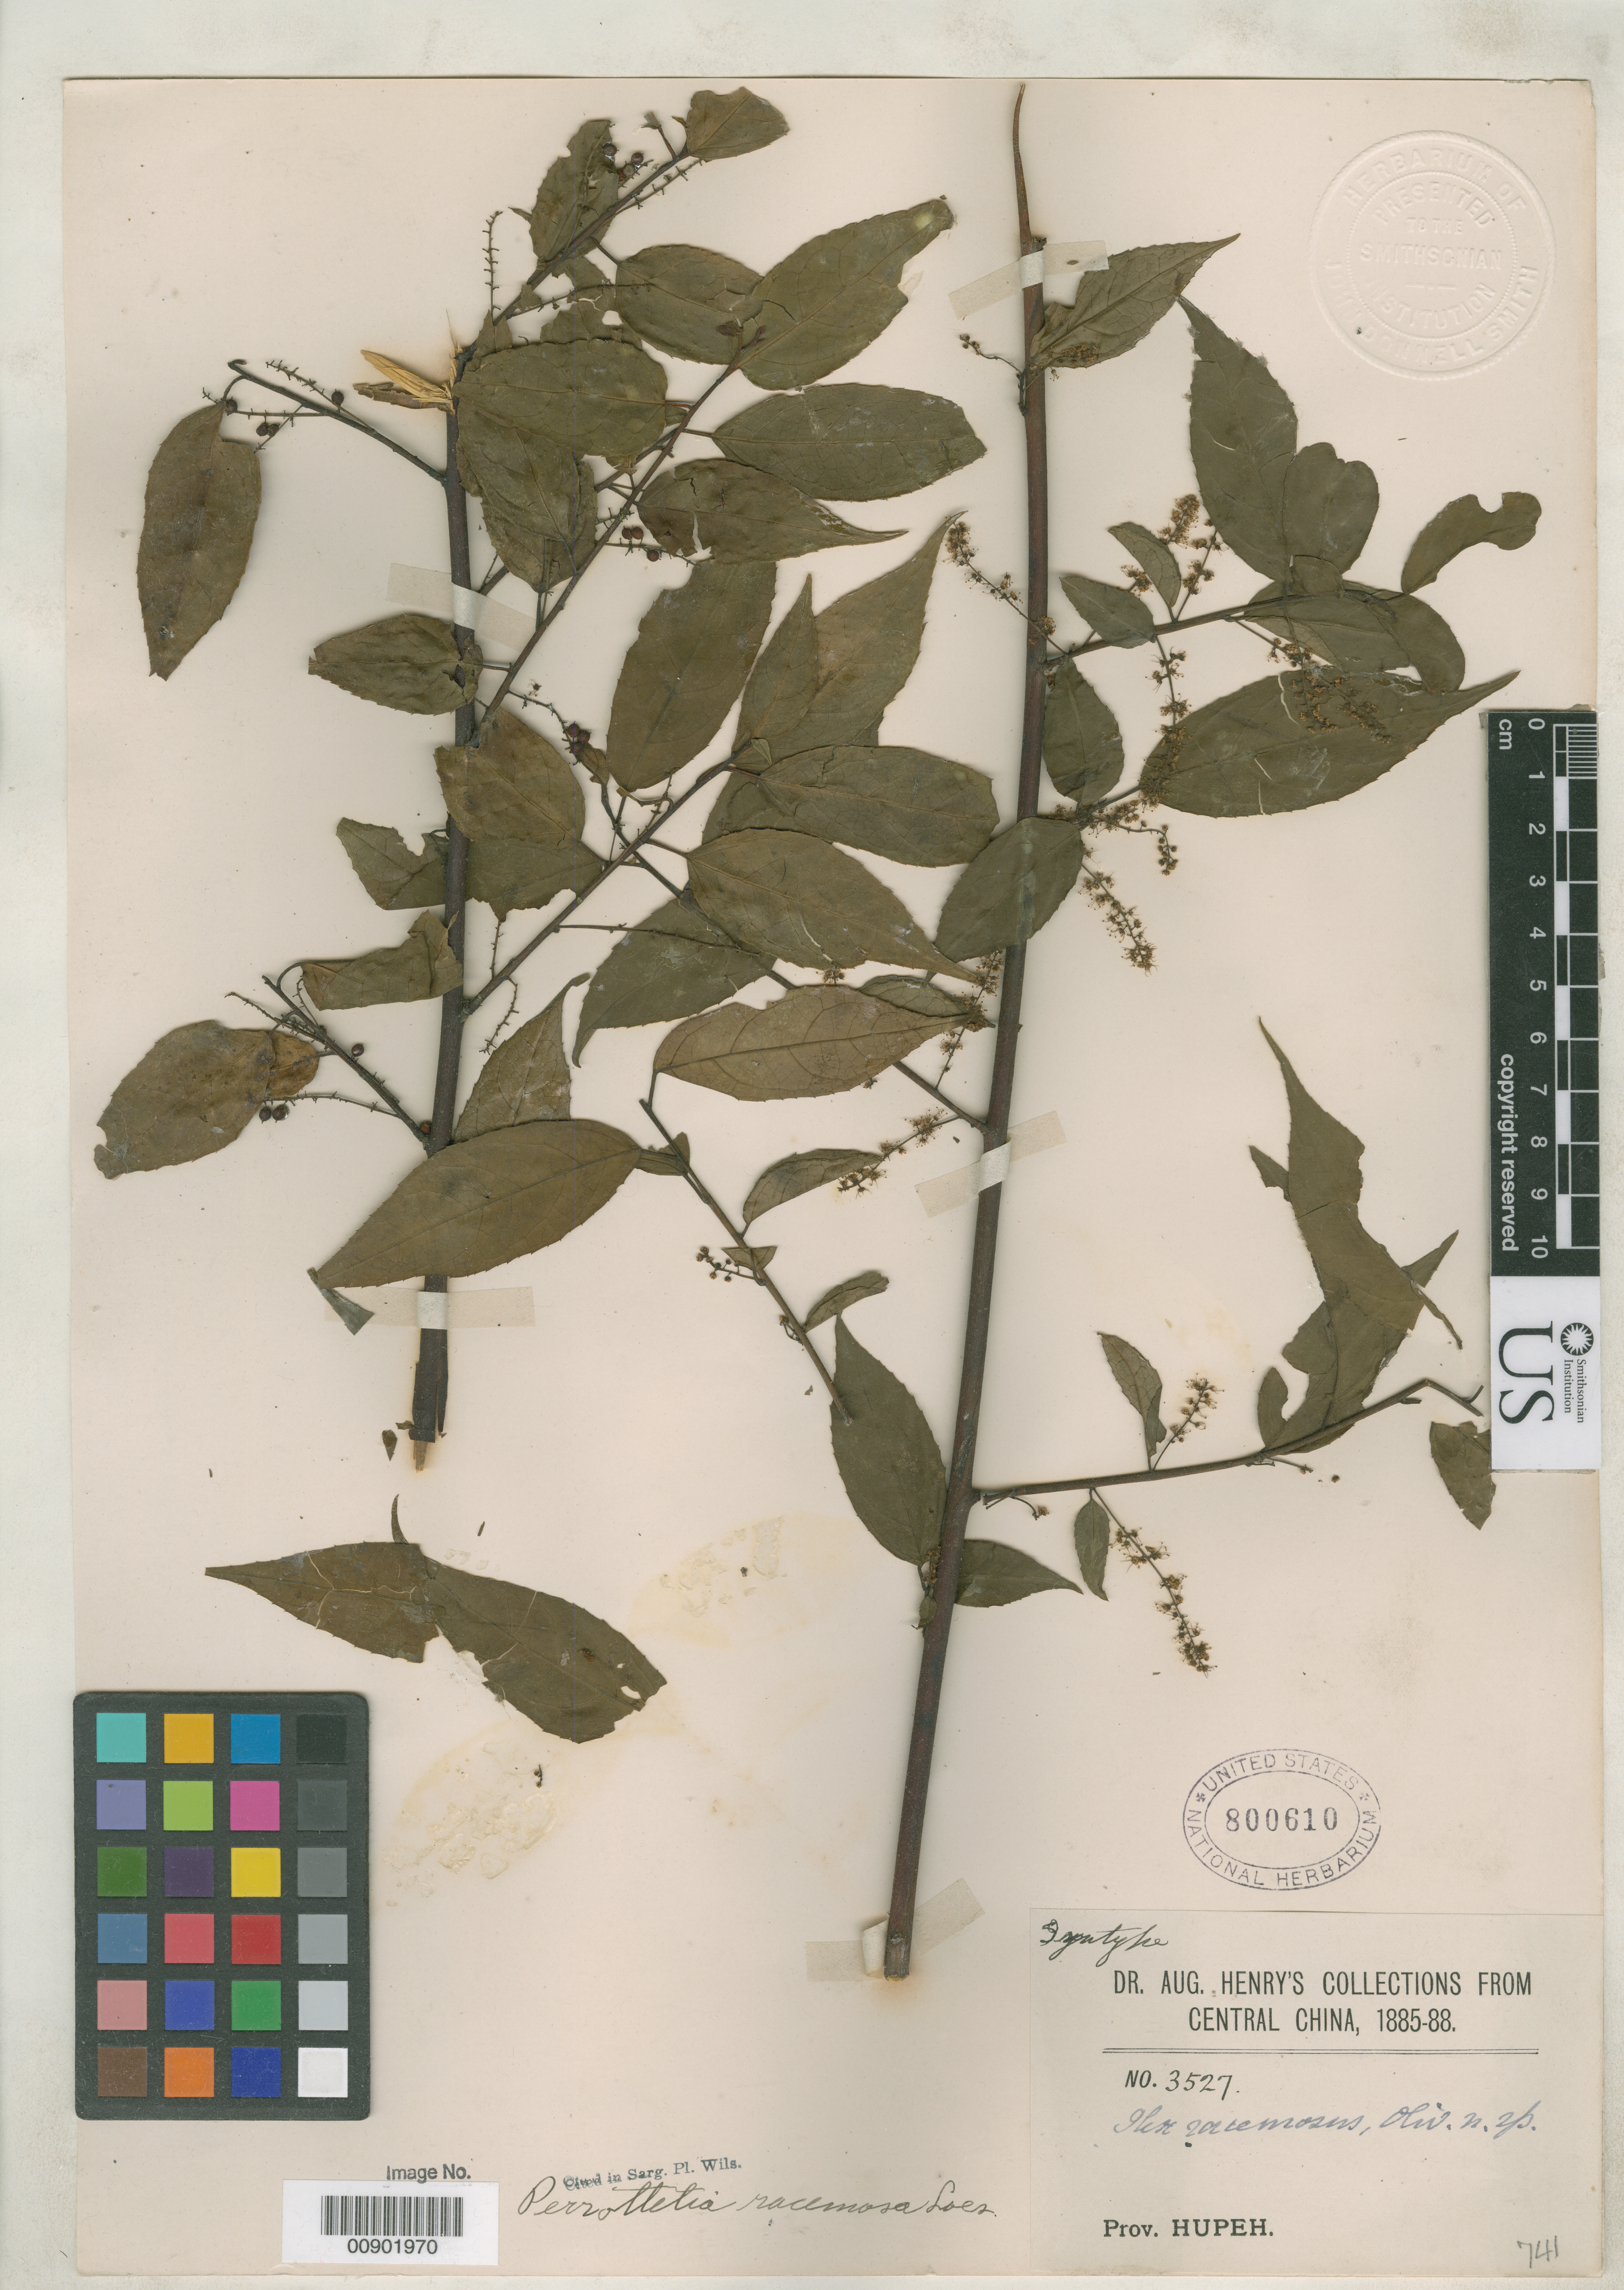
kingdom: Plantae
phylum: Tracheophyta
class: Magnoliopsida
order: Aquifoliales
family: Aquifoliaceae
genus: Ilex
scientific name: Ilex racemosa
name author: Oliv.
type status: Syntype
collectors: A. Henry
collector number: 3527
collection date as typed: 1885 to 1888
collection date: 1885/1888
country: China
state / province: Hubei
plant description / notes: Currently accepted name as cited by Loesener, Bot. Jahrb. Syst. 24: 201 (1897) & in Engl. & Prantl, Nat. Pflanzenfam. Nachtr. 1: 224 (1897).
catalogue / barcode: US 800610